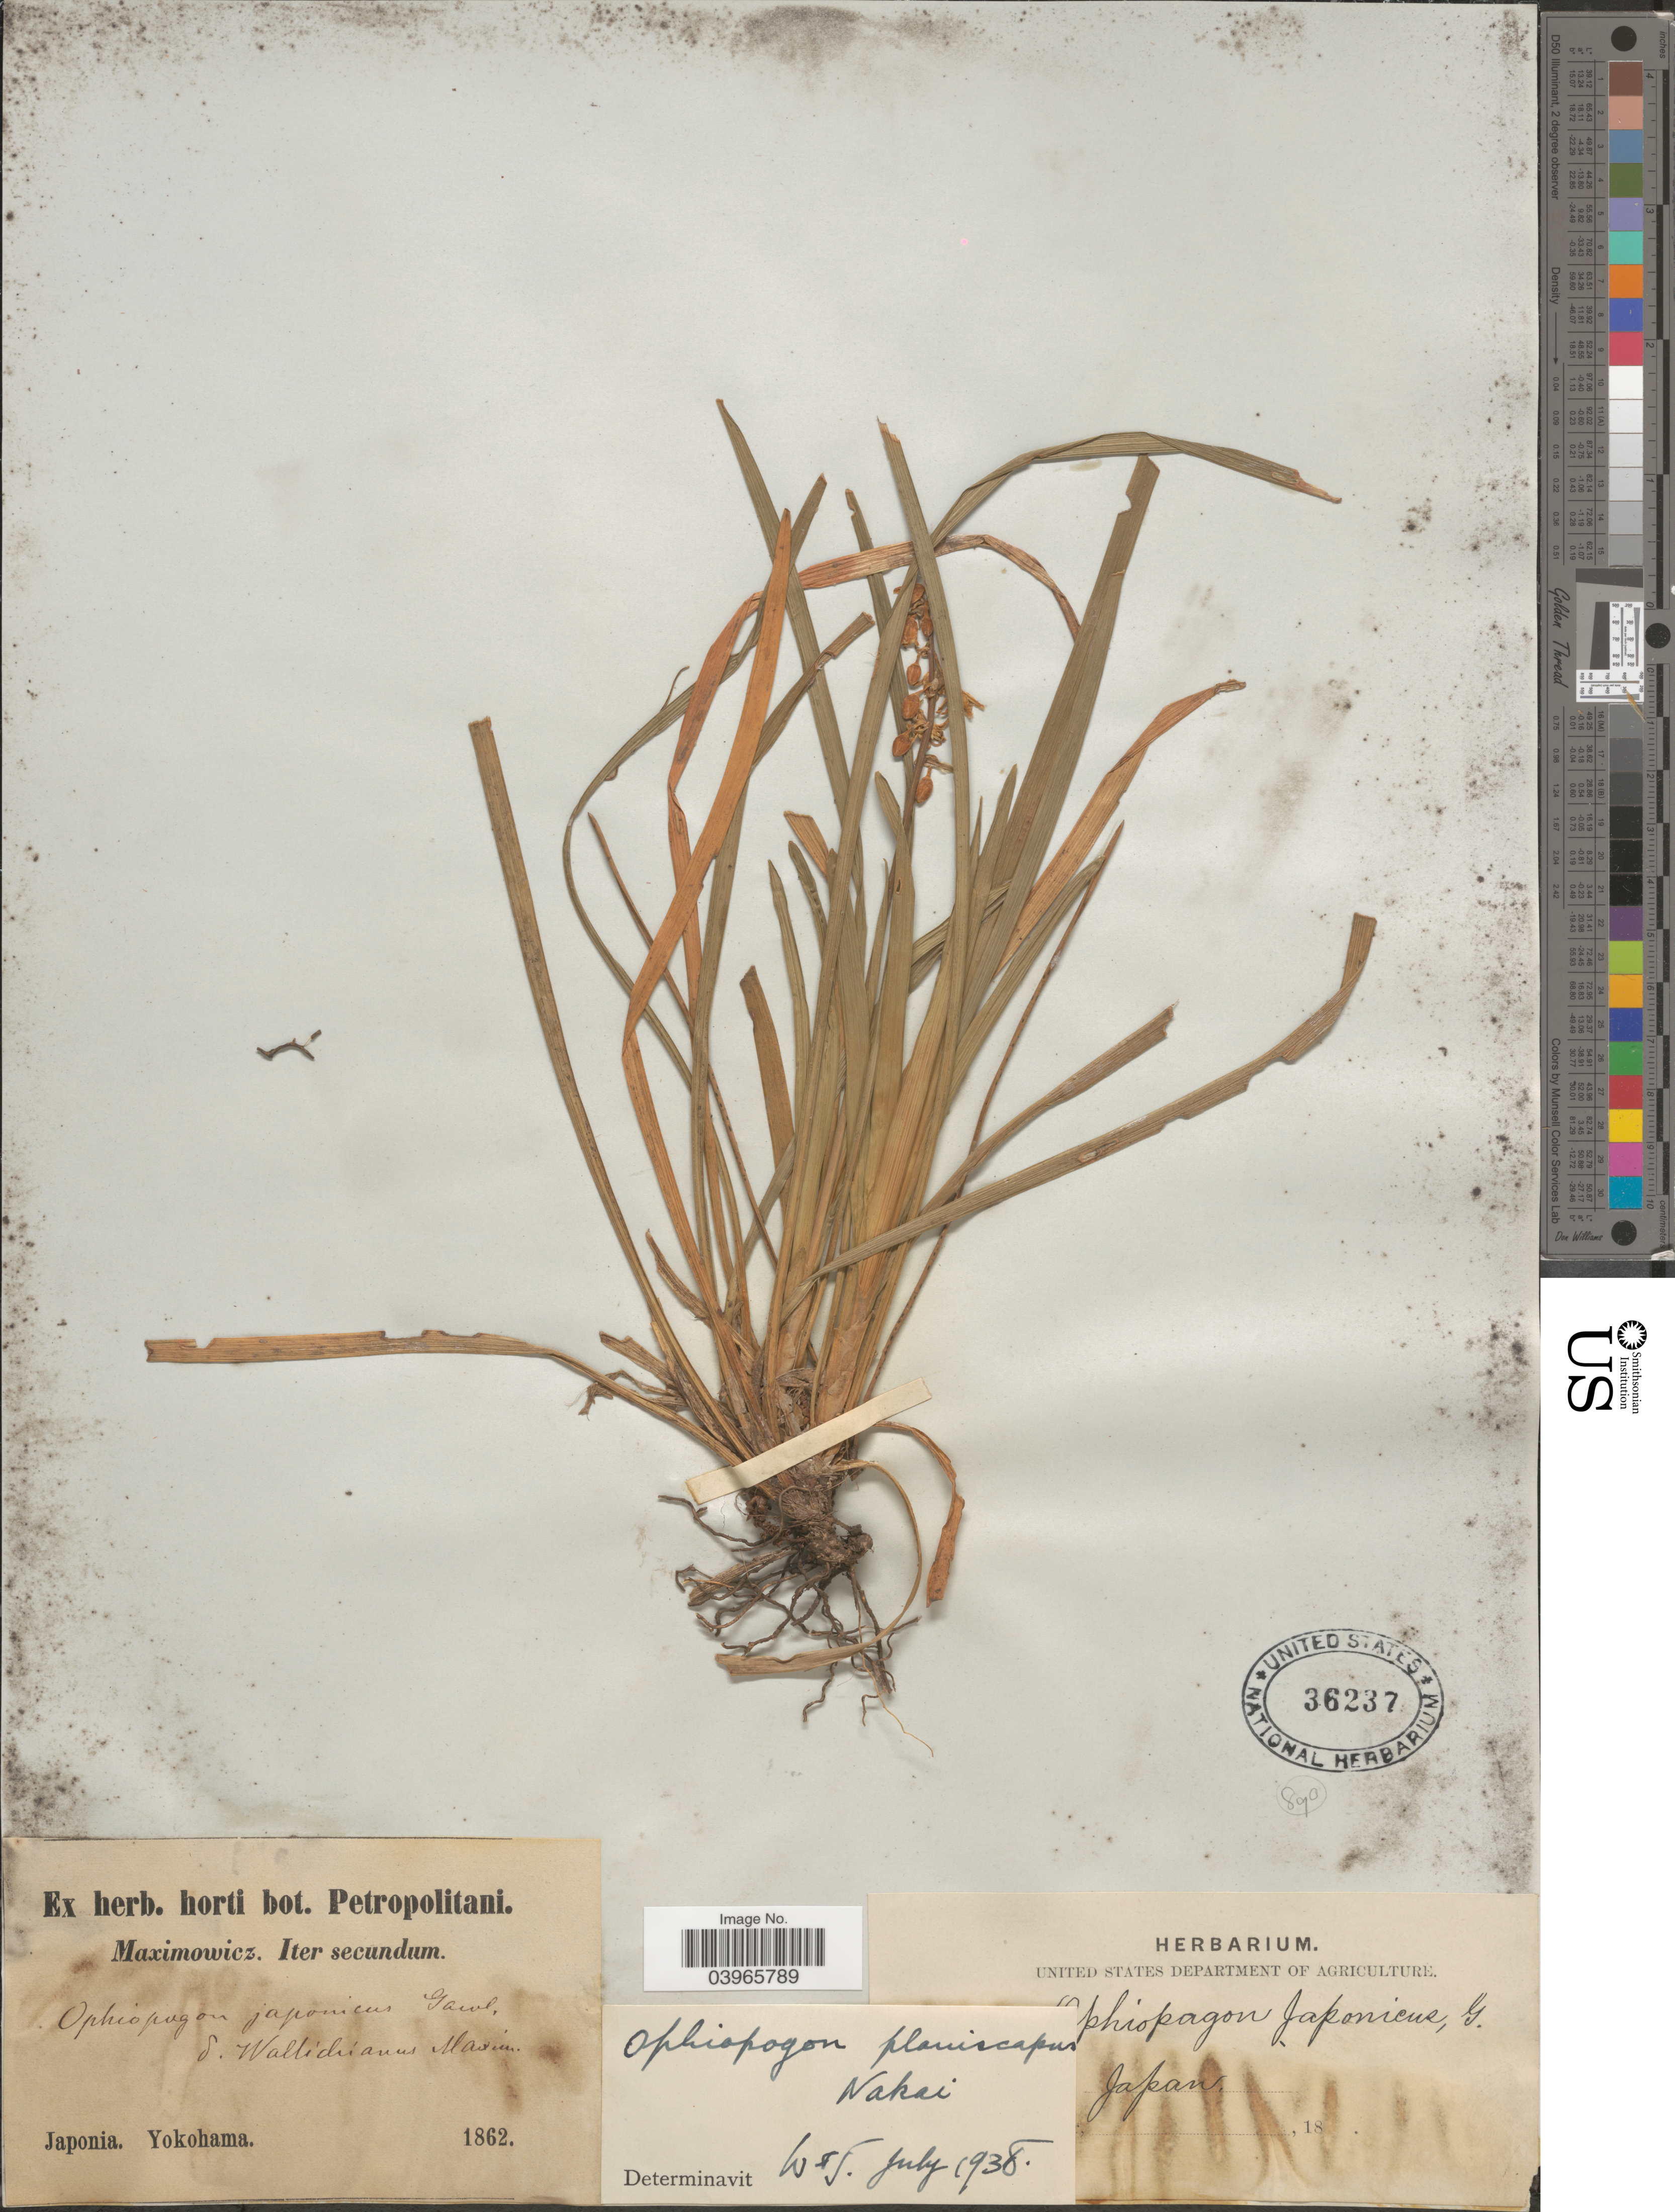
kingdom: Plantae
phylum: Tracheophyta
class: Liliopsida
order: Asparagales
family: Asparagaceae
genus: Ophiopogon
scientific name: Ophiopogon planiscapus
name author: Nakai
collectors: Maximowicz, --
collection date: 1862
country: Japan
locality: Yokohama.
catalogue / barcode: US 36237